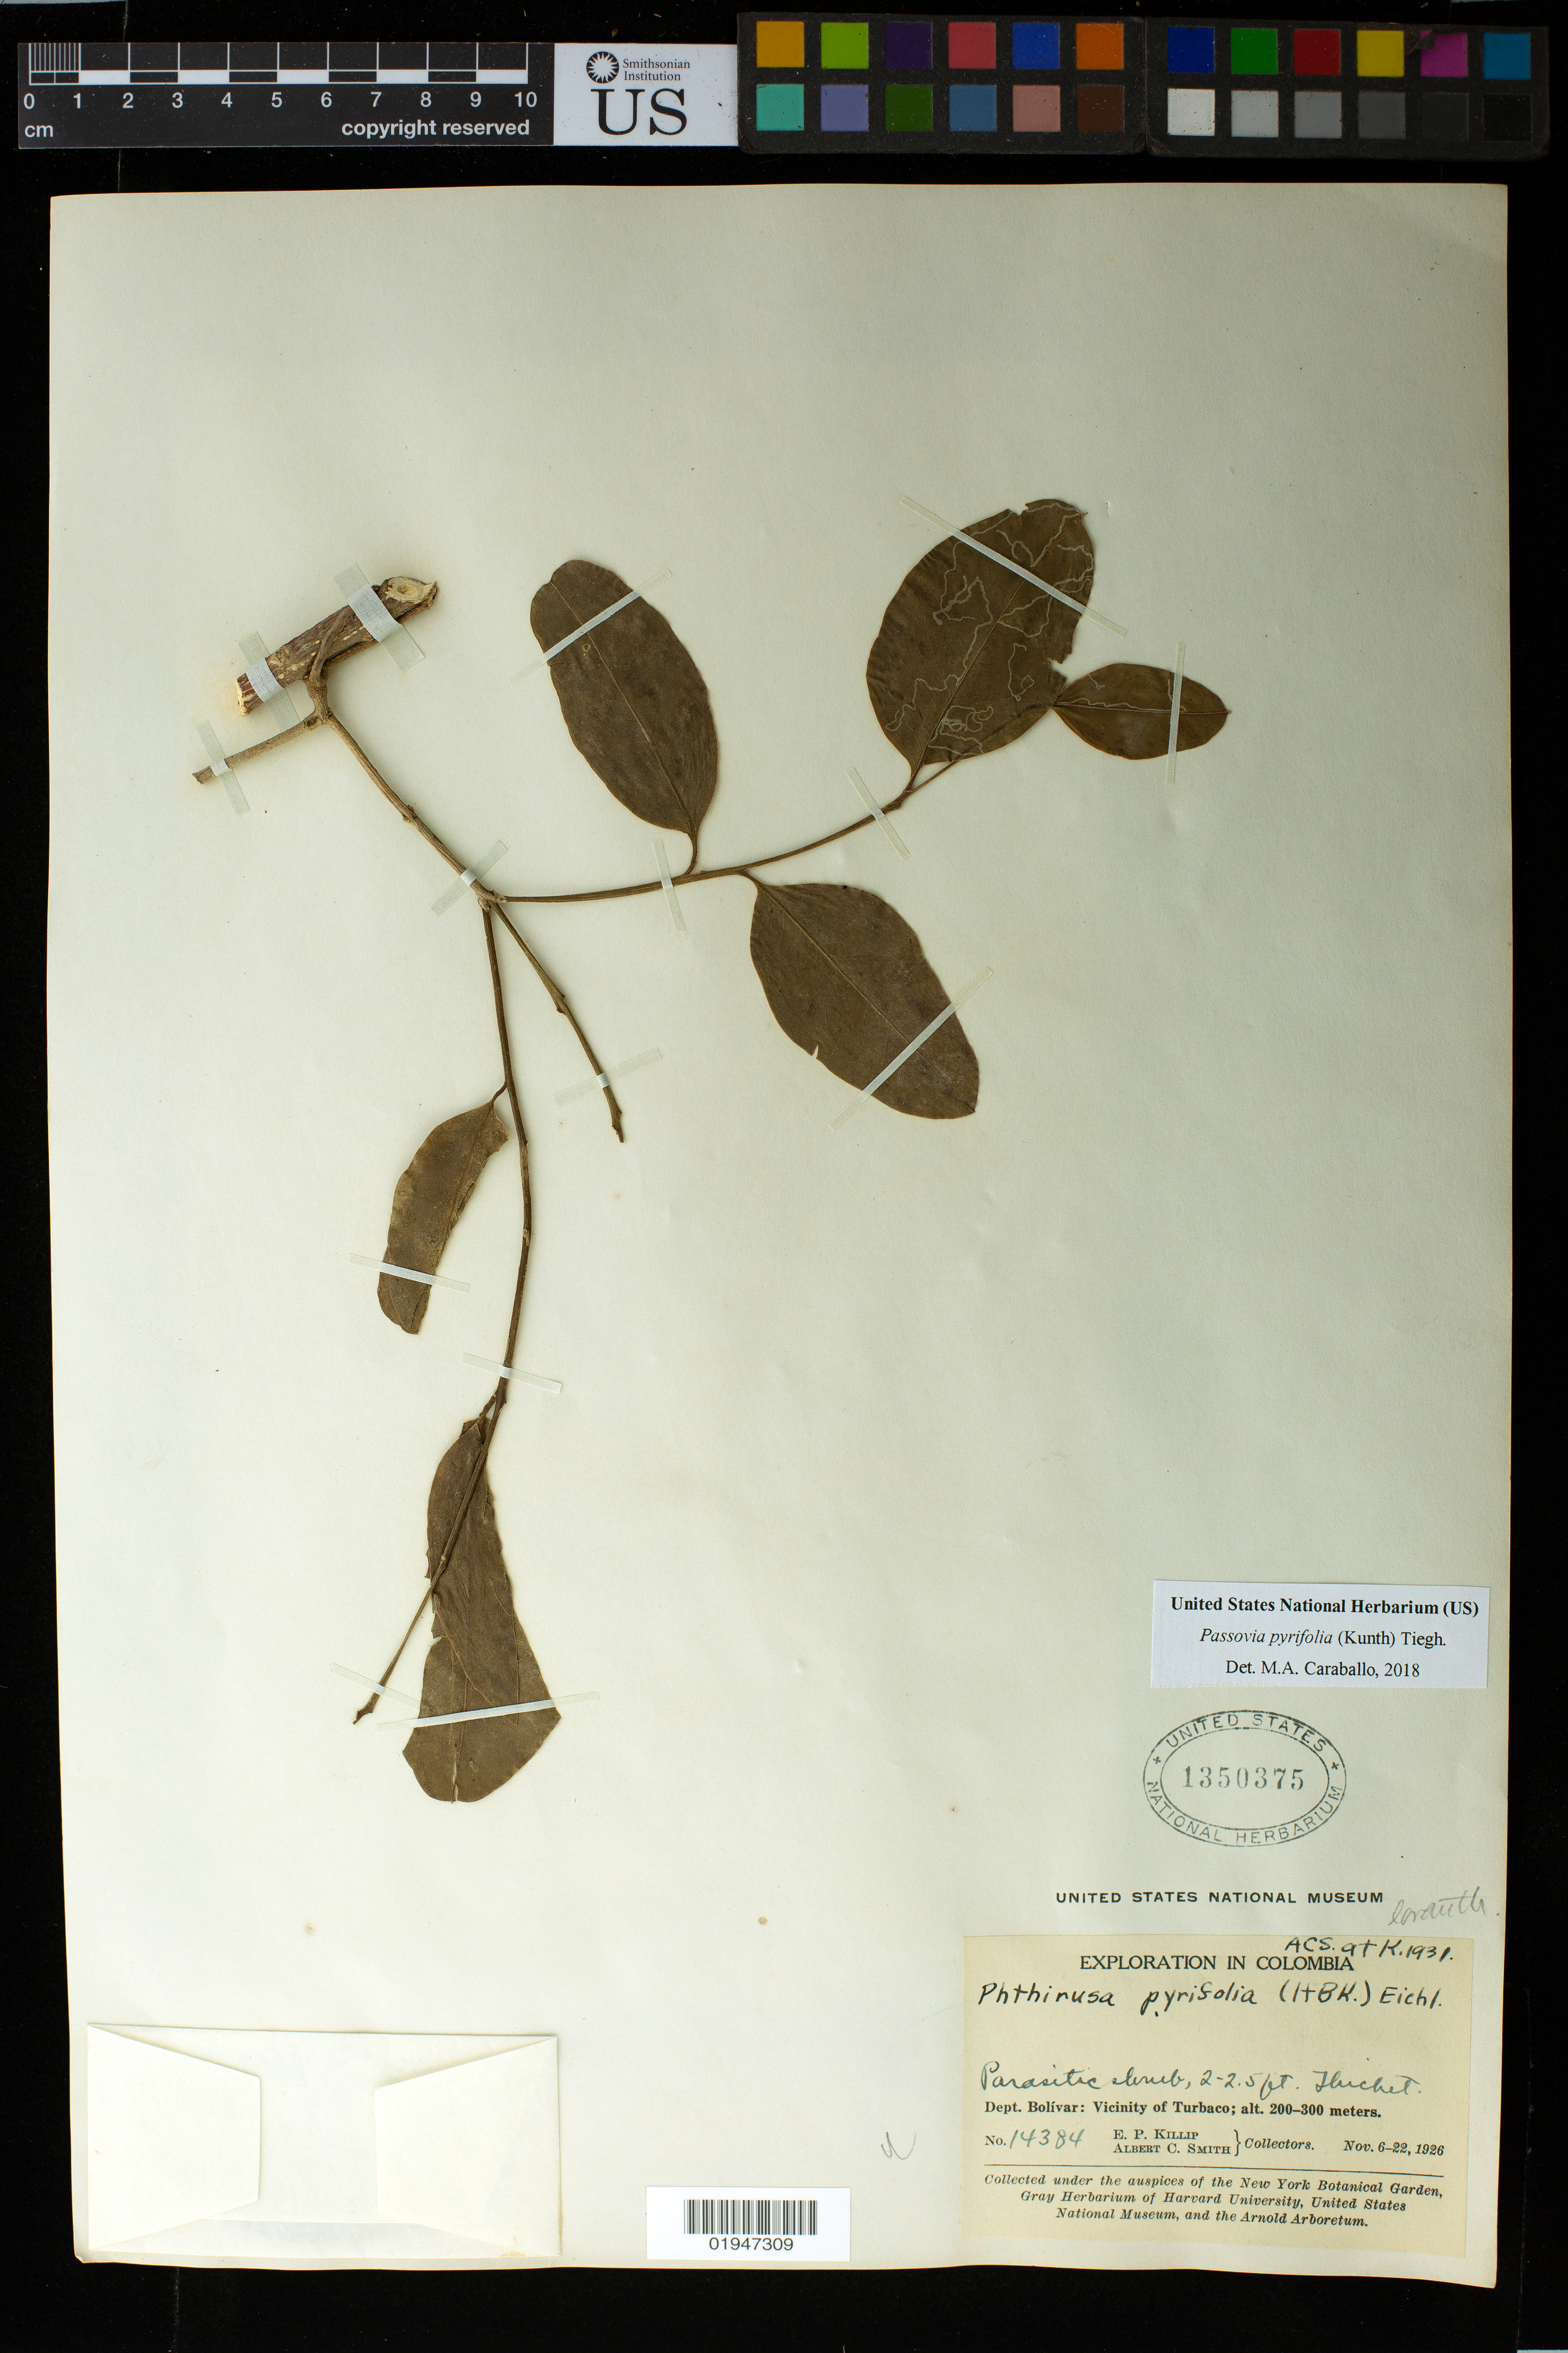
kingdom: Plantae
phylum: Tracheophyta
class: Magnoliopsida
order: Santalales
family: Loranthaceae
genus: Passovia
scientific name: Passovia pyrifolia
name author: (Kunth) Tiegh.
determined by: Caraballo-Ortiz, Marcos A., (MISS), University of Mississippi (UNITED STATES)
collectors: E. P. Killip & A. C. Smith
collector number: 14384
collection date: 1926-11-06/1926-11-22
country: Colombia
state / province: Bolívar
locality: Turbaco vicinity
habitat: Thicket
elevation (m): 200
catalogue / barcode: US 1350375